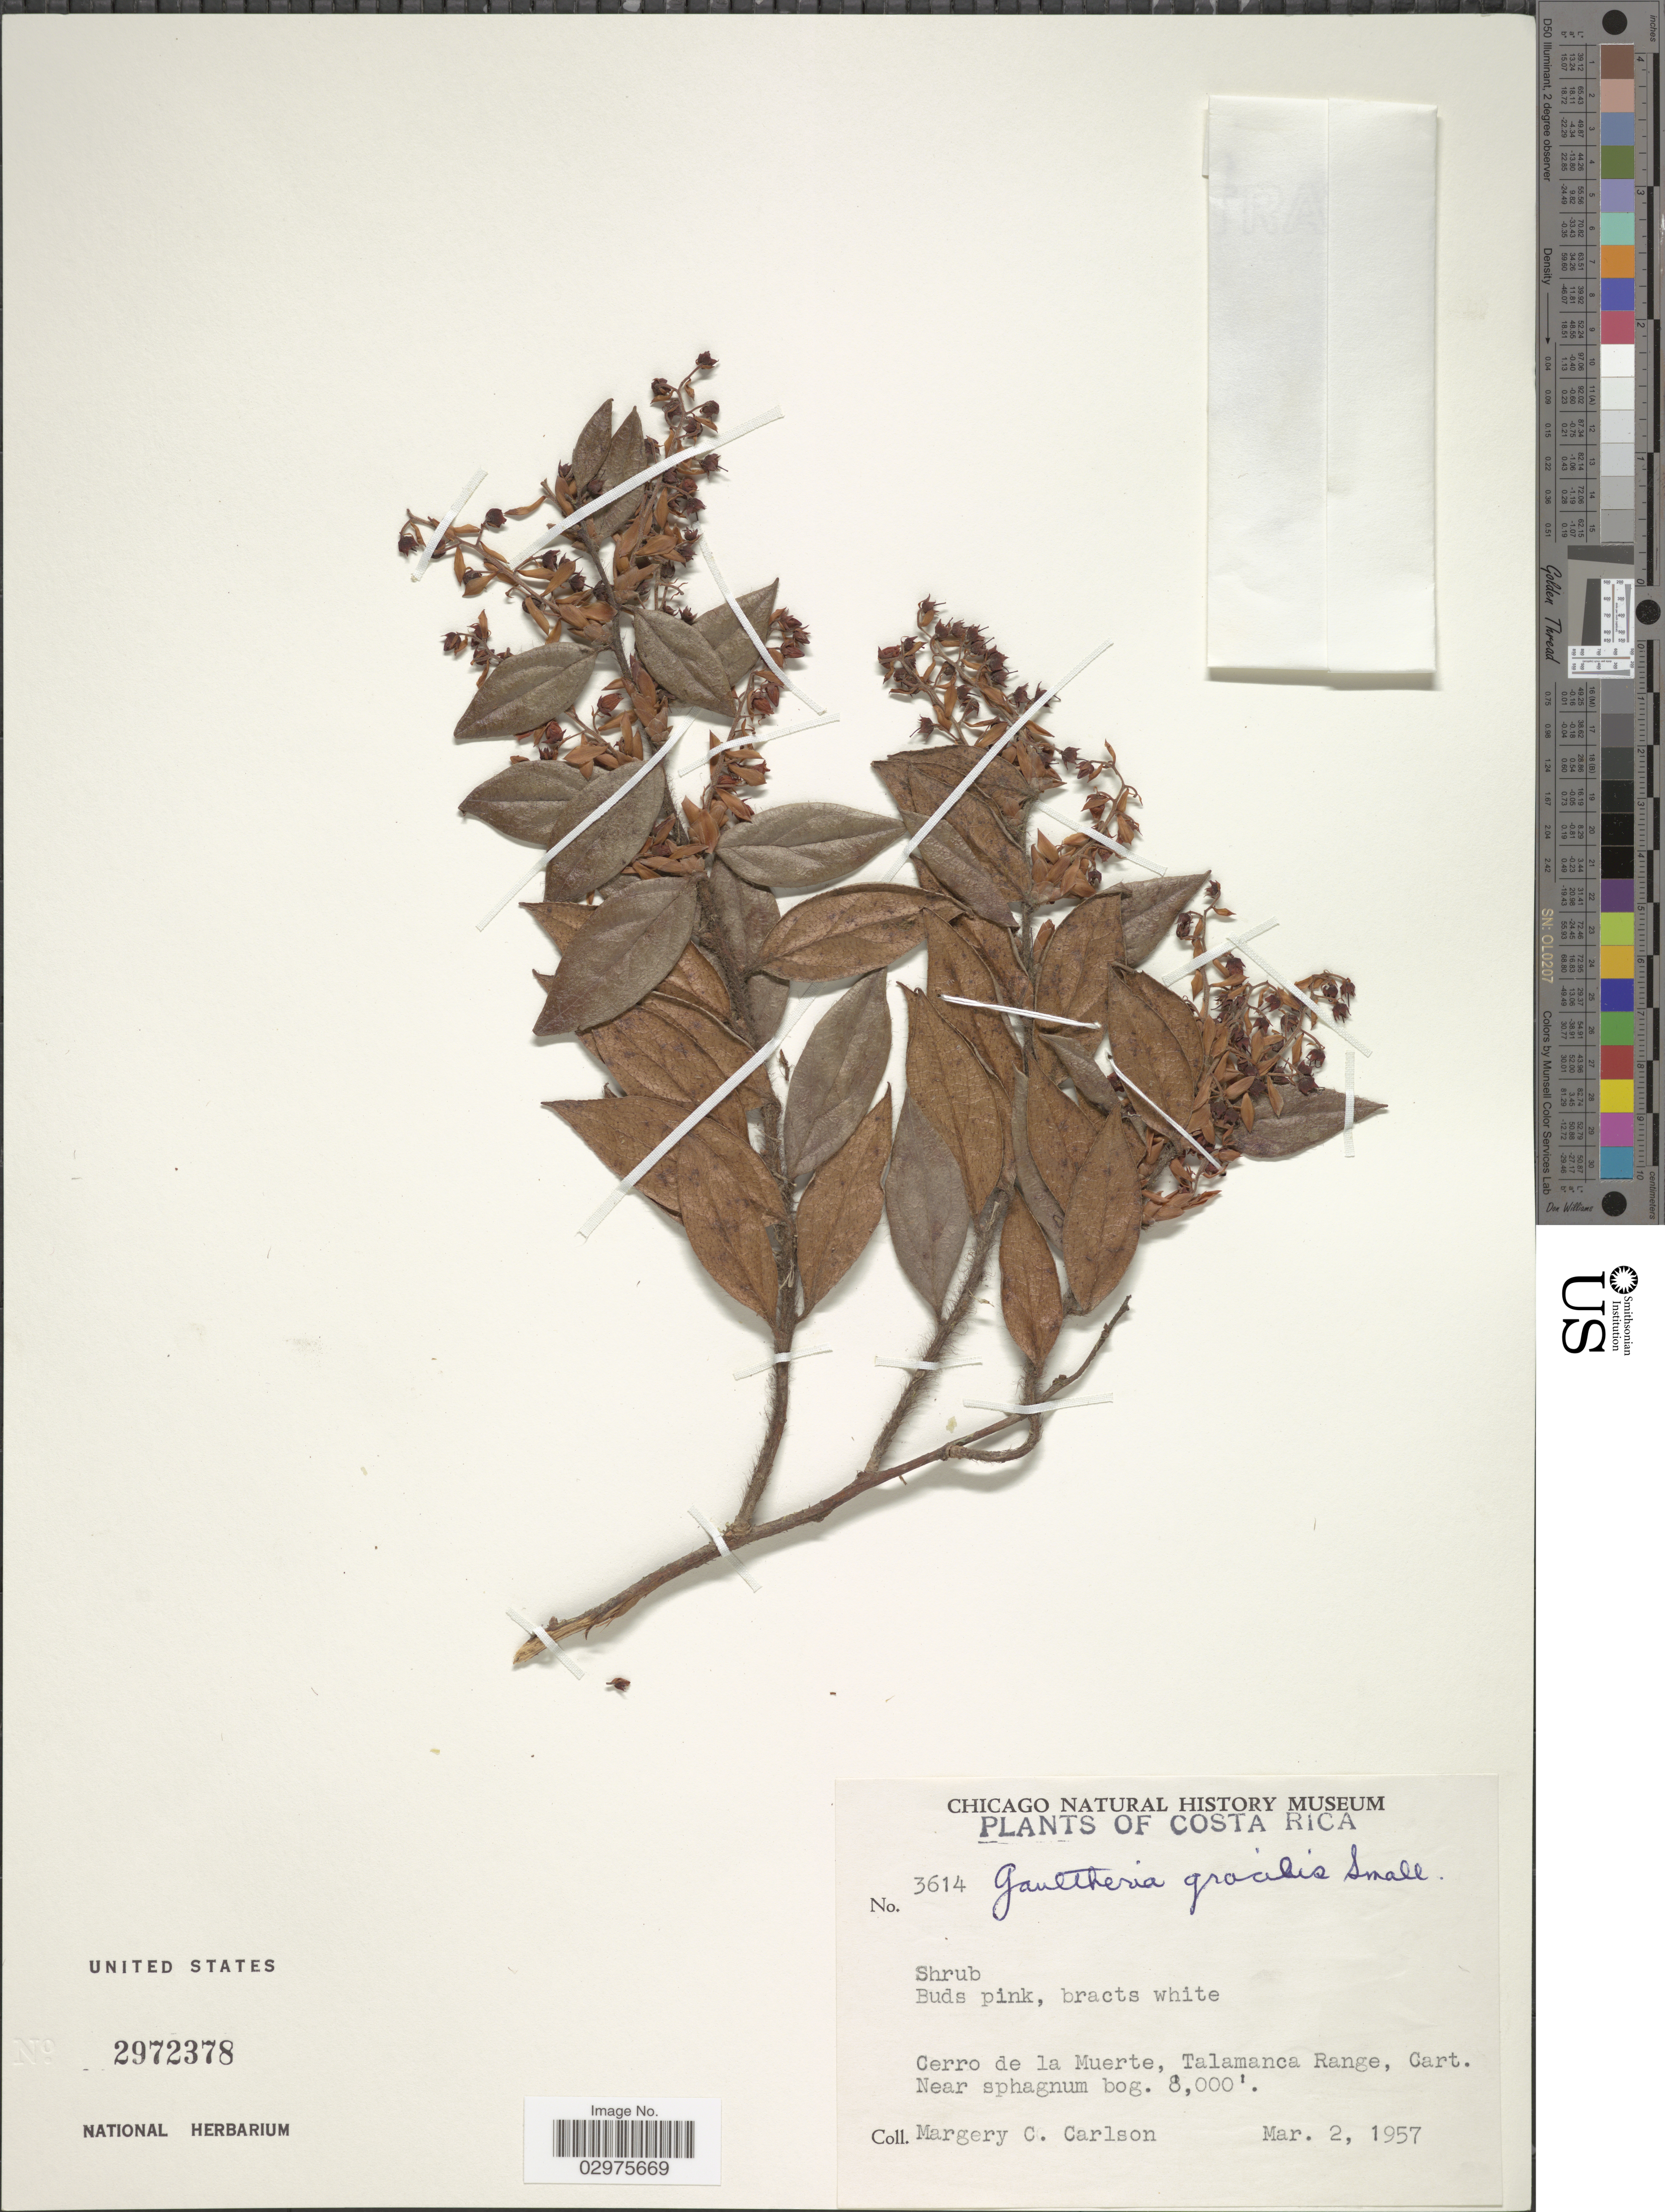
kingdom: Plantae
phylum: Tracheophyta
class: Magnoliopsida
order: Ericales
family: Ericaceae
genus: Gaultheria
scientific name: Gaultheria gracilis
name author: Small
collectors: M. C. Carlson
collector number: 3614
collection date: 1957-03-02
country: Costa Rica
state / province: Cartago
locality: Cerro de la Muerte, Talamanca Range, Cart.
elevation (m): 2438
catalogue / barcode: US 2972378